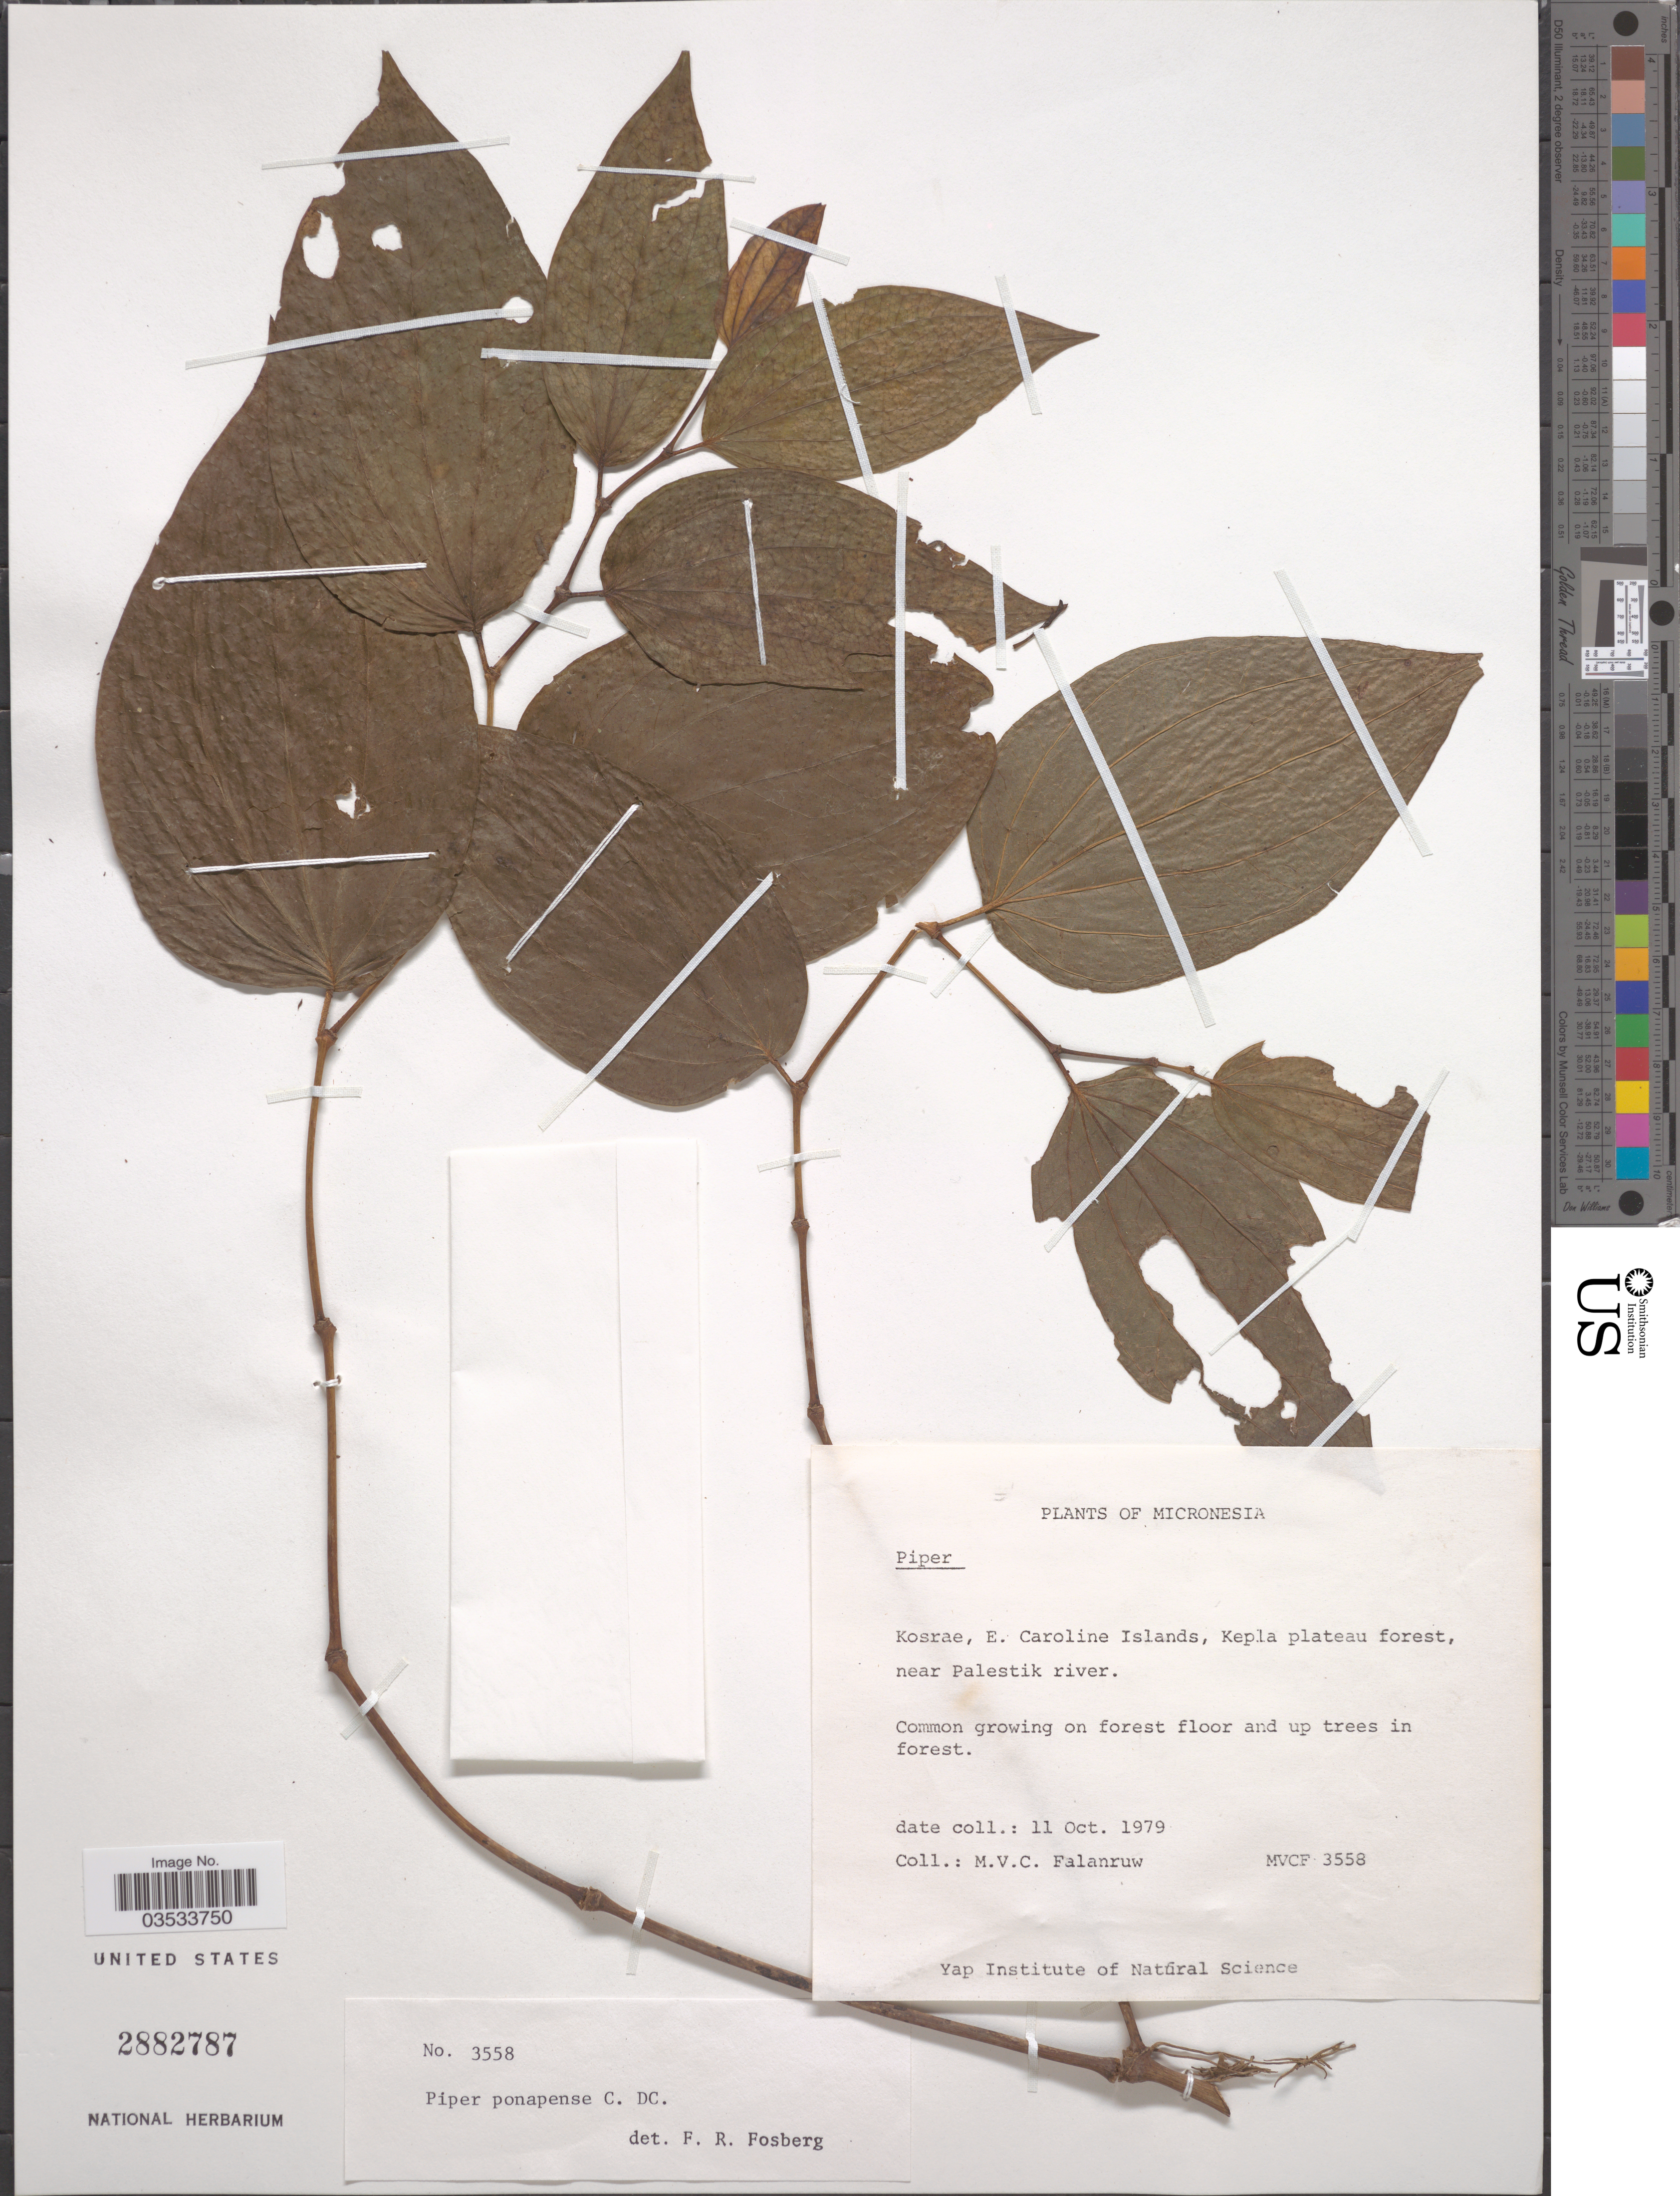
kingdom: Plantae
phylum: Tracheophyta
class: Magnoliopsida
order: Piperales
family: Piperaceae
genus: Piper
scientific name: Piper ponapense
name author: C. DC.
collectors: M. V. Falanruw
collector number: MVCF3558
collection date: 1979-10-11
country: Micronesia, Federated States of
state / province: Kosrae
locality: Micronesia. E. Caroline Islands, Kepla plateau forest, near Palestik river.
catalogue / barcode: US 2882787